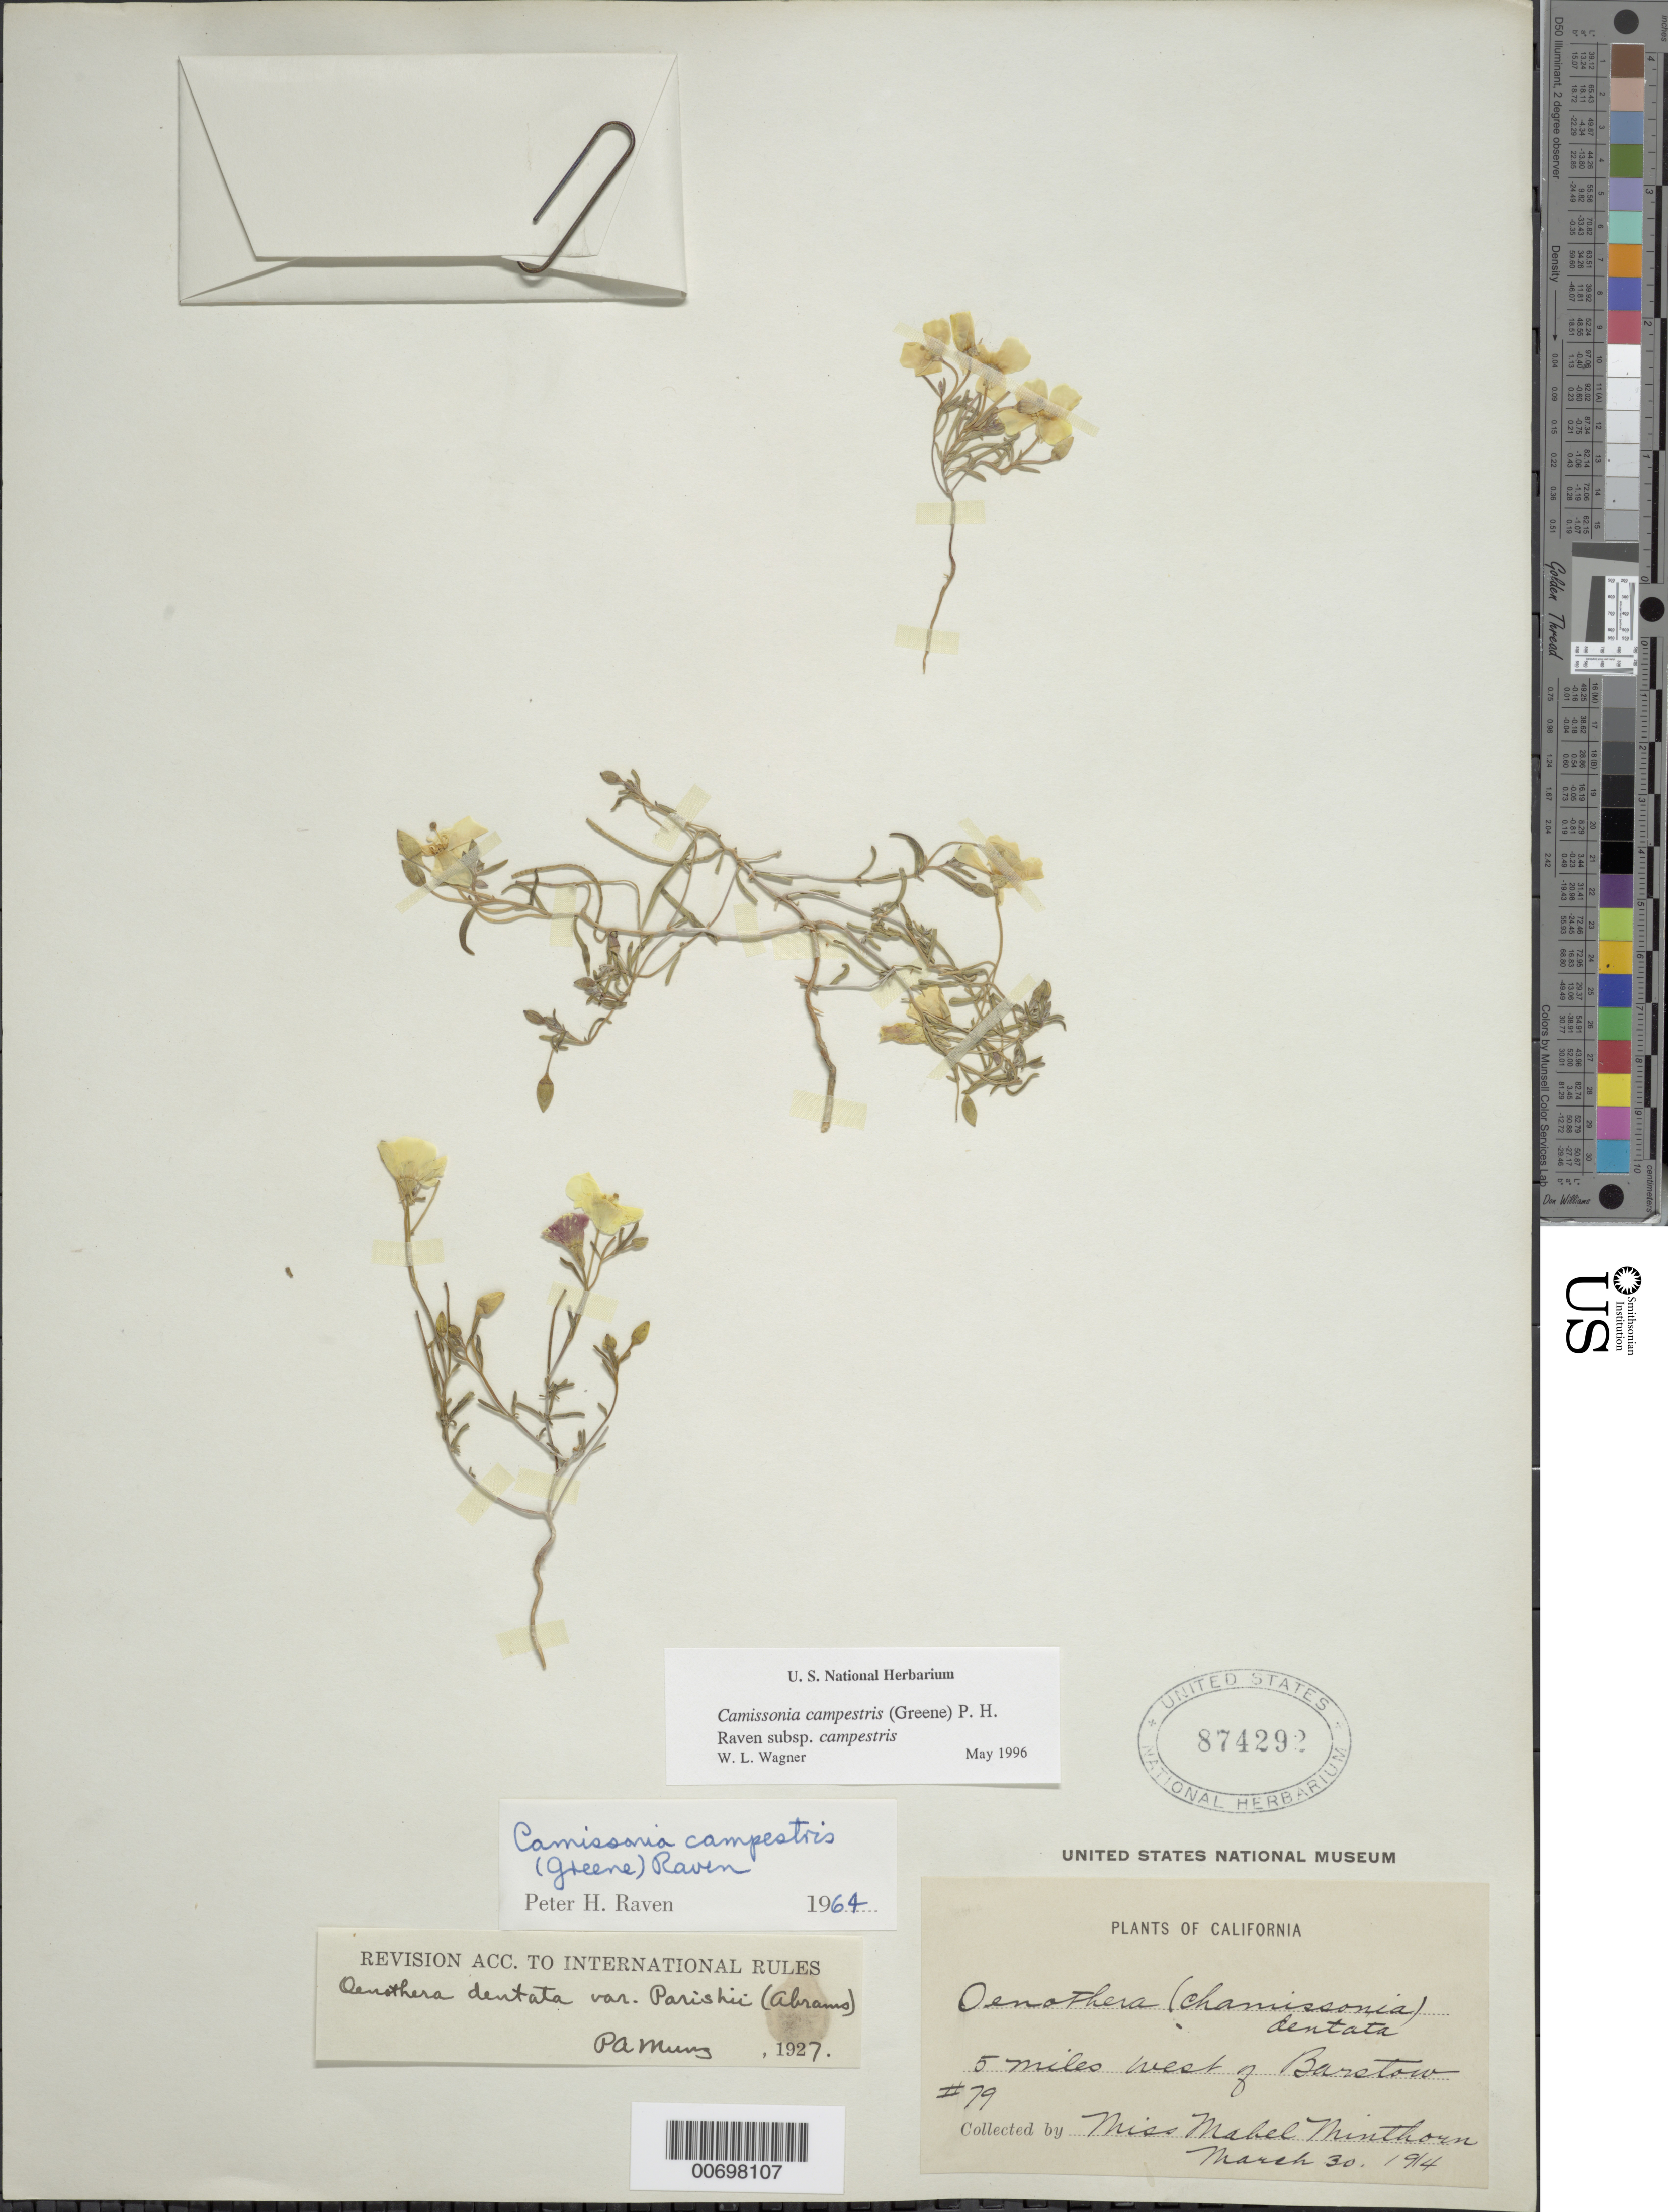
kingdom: Plantae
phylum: Tracheophyta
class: Magnoliopsida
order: Myrtales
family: Onagraceae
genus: Camissonia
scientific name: Camissonia campestris subsp. campestris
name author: (Greene) P.H. Raven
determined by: Wagner, W. L., (BOT), Smithsonian Institution - National Museum of Natural History (UNITED STATES)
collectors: M. Minthorn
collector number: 79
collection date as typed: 30 Mar 1914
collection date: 1914-03-30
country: United States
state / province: California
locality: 5 miles west of Barstow.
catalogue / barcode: US 874292